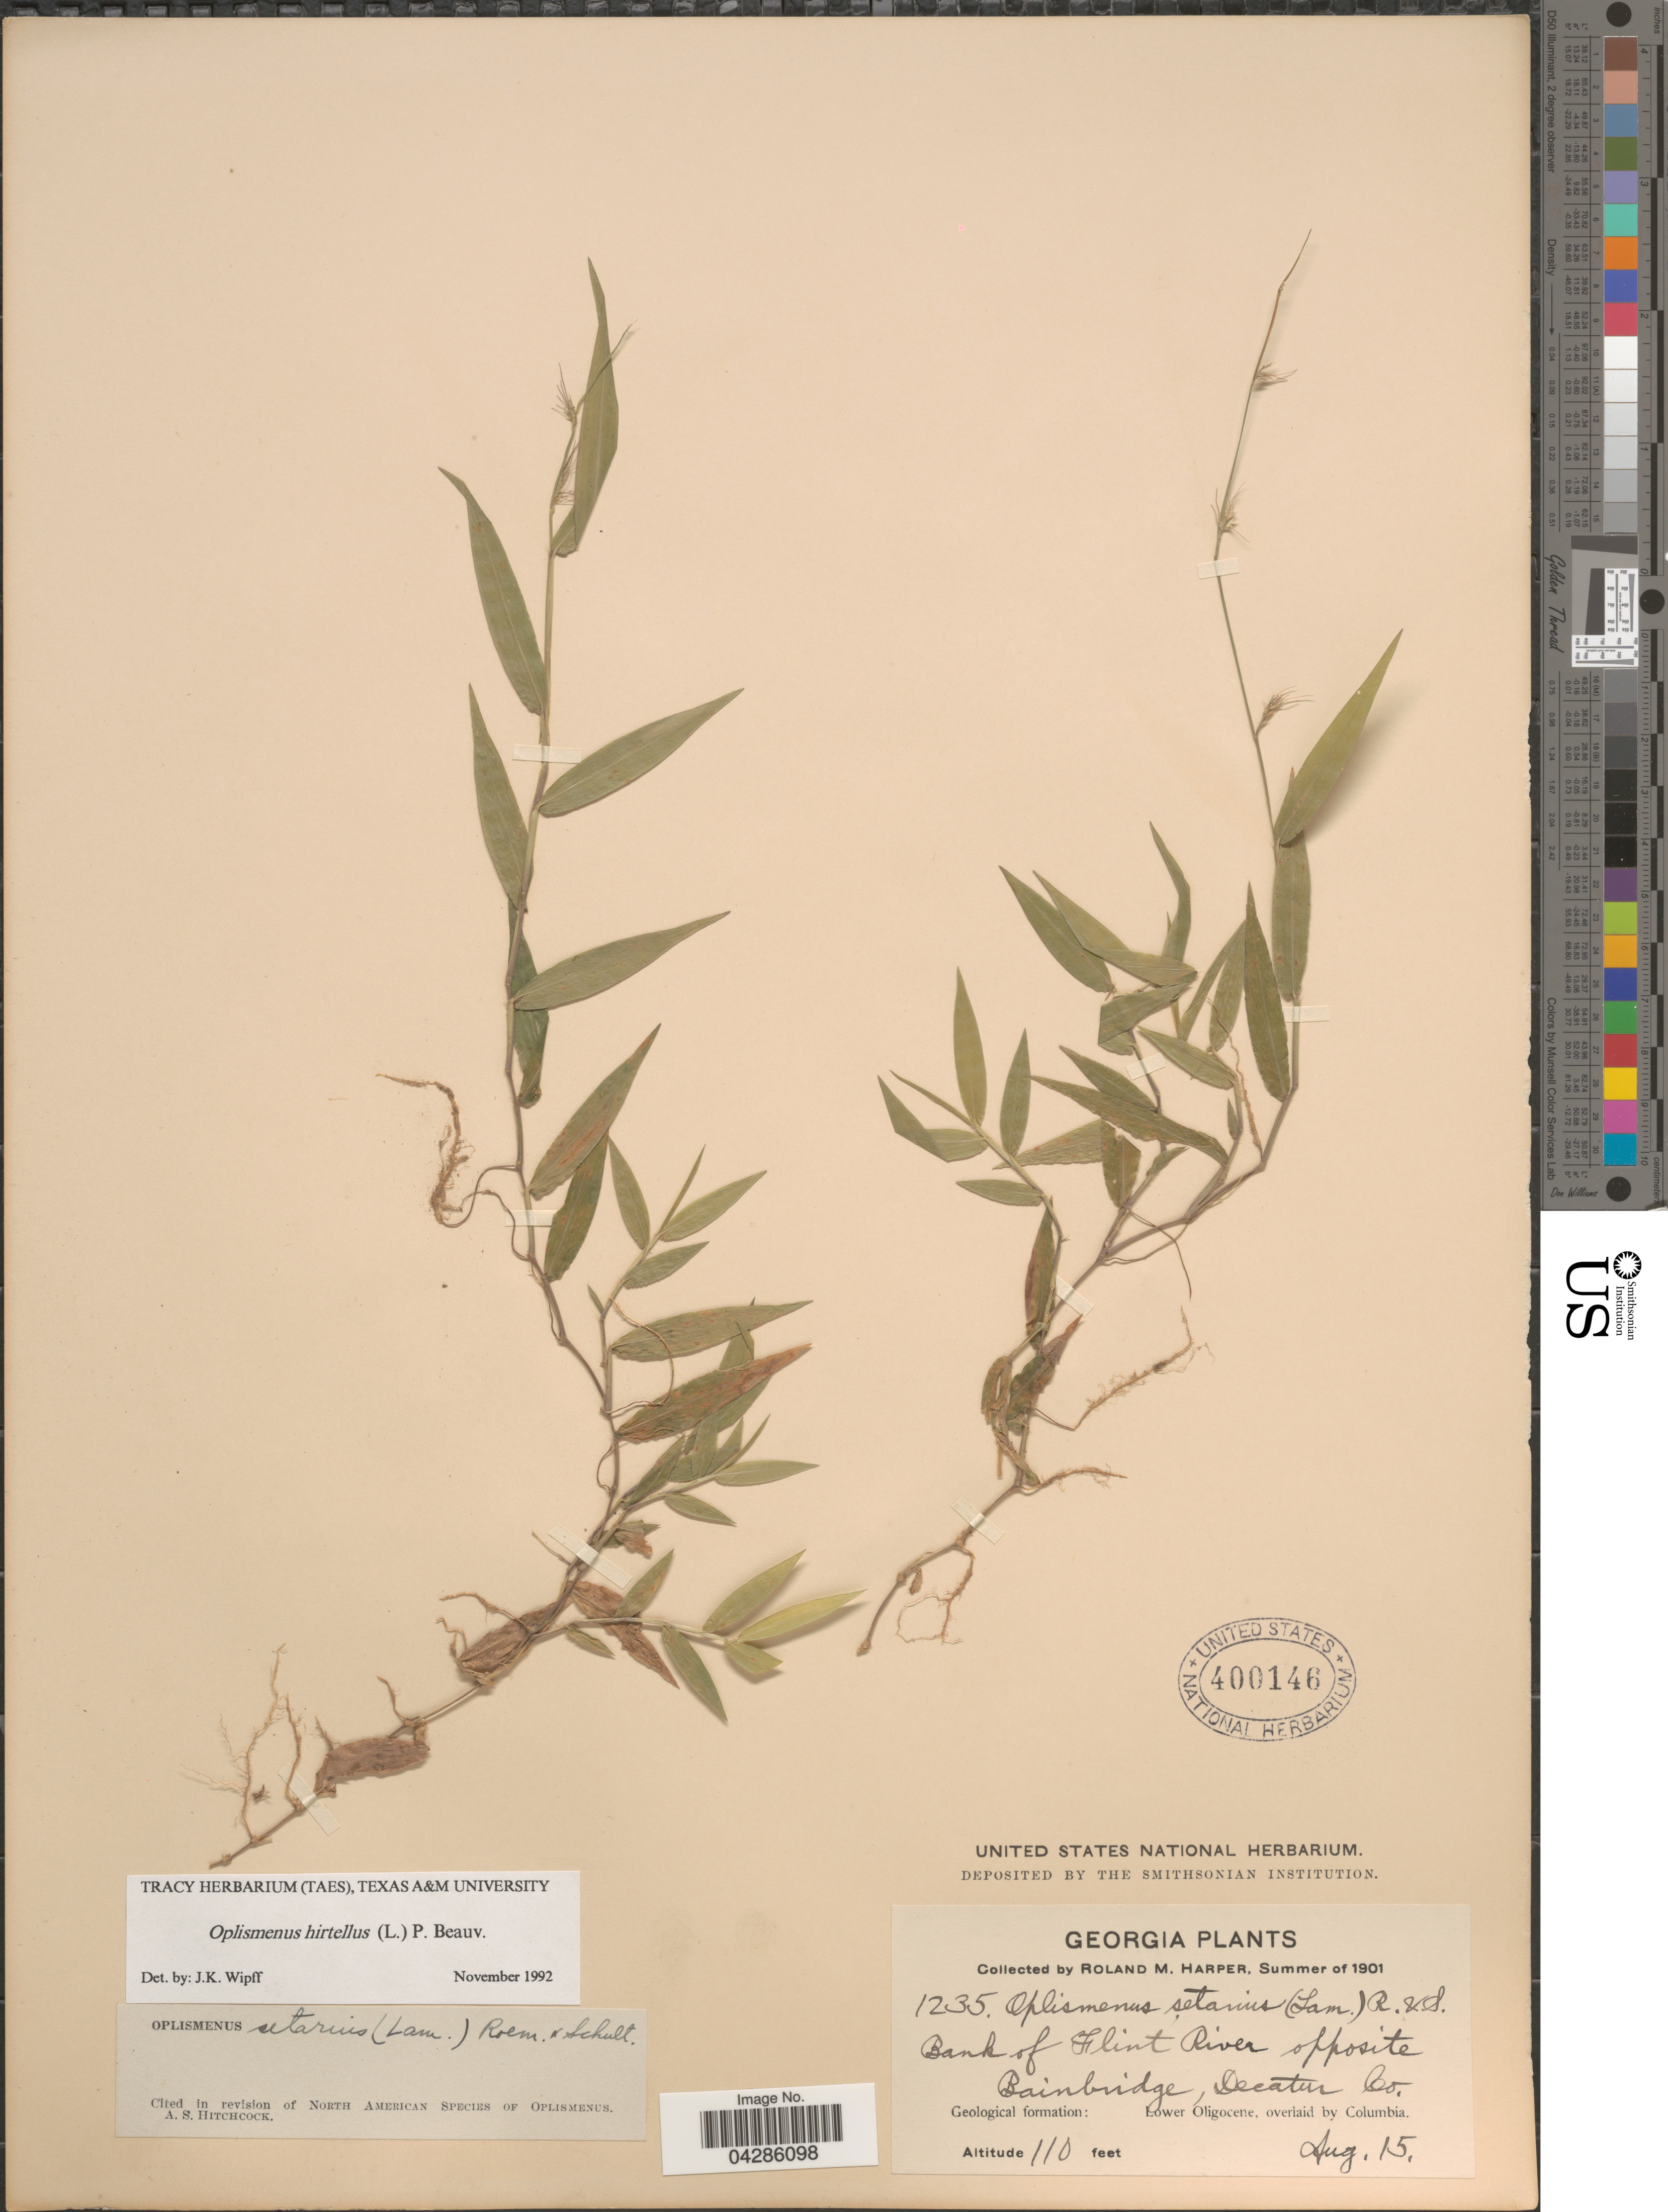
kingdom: Plantae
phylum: Tracheophyta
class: Liliopsida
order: Poales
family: Poaceae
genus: Oplismenus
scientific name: Oplismenus hirtellus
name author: (L.) P. Beauv.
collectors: R. M. Harper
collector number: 1235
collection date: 1901-08-15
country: United States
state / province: Georgia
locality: Bank of Flint River opposite Bainbridge, Decatur Co. Geological formation: Lower Oligocene, overlaid by Columbia.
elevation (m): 34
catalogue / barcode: US 400146